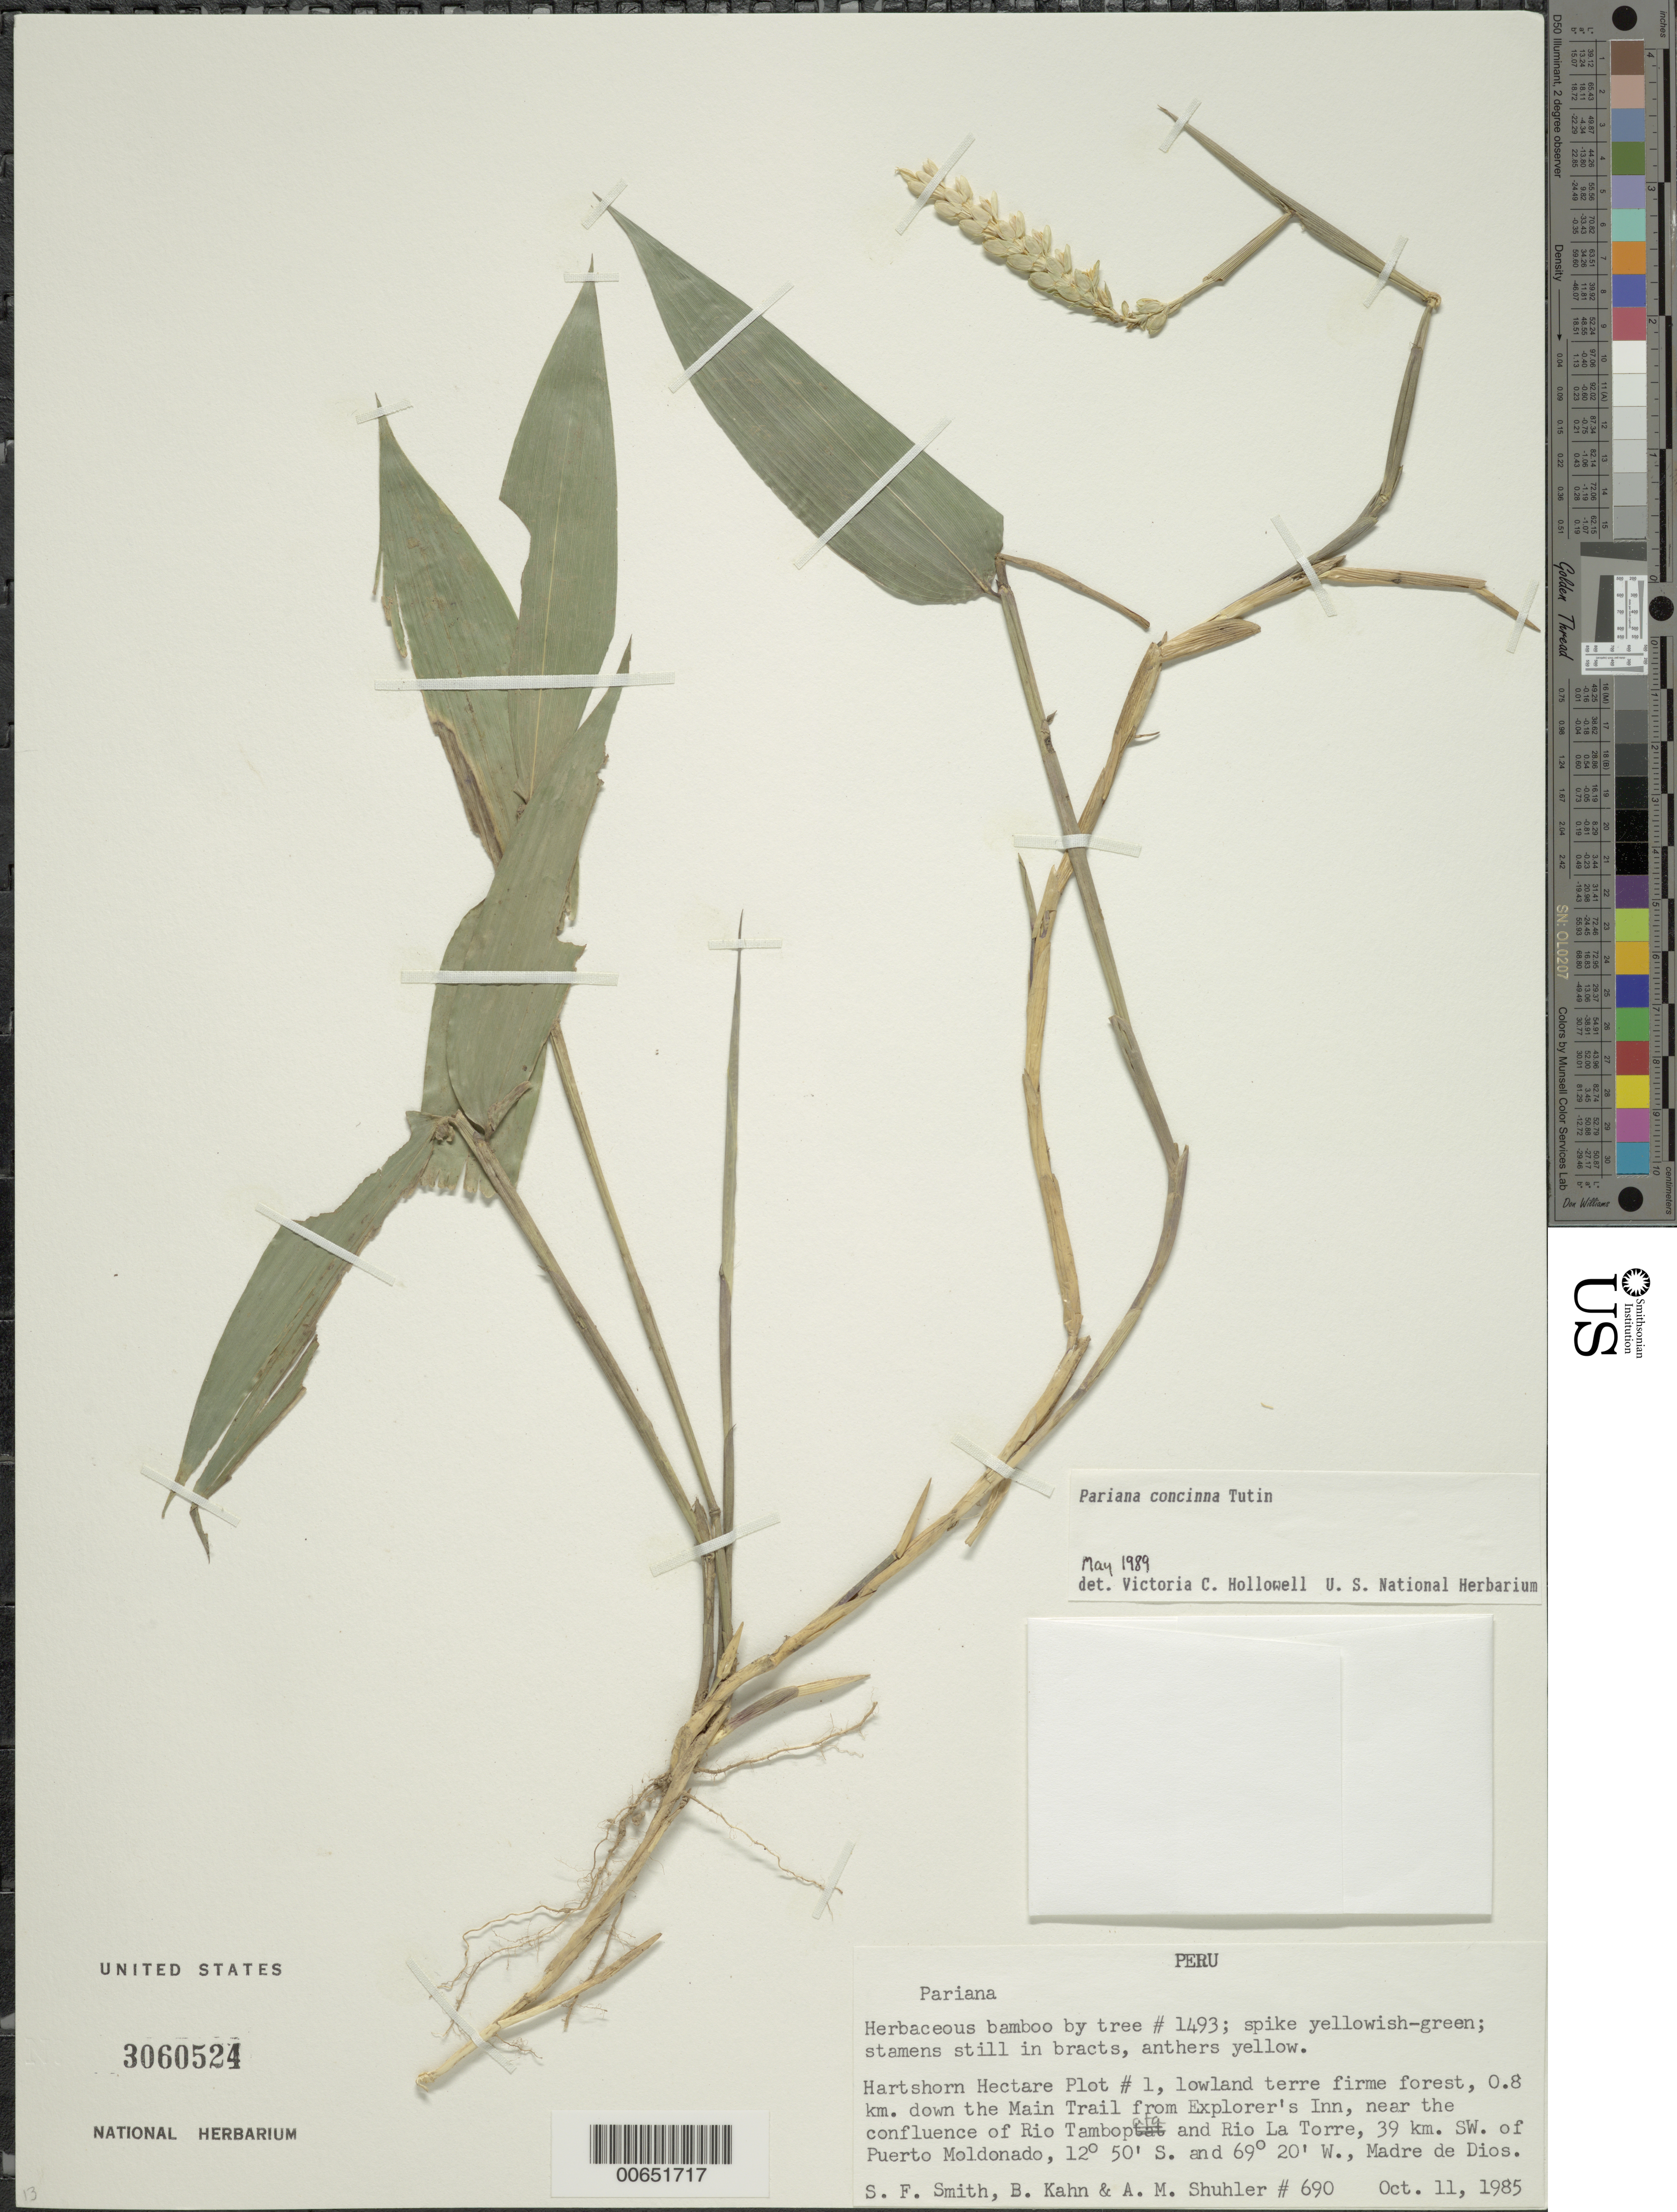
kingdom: Plantae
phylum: Tracheophyta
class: Liliopsida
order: Poales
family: Poaceae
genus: Pariana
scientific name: Pariana concinna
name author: Tutin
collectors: S.F. Smith, B. Kahn & A. Shuhler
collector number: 690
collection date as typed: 11 Oct 1985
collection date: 1985-10-11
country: Peru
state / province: Madre de Dios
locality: Hectare plot #1, down main trail from explorer's inn, sw of puerto moldonado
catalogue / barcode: US 3060524